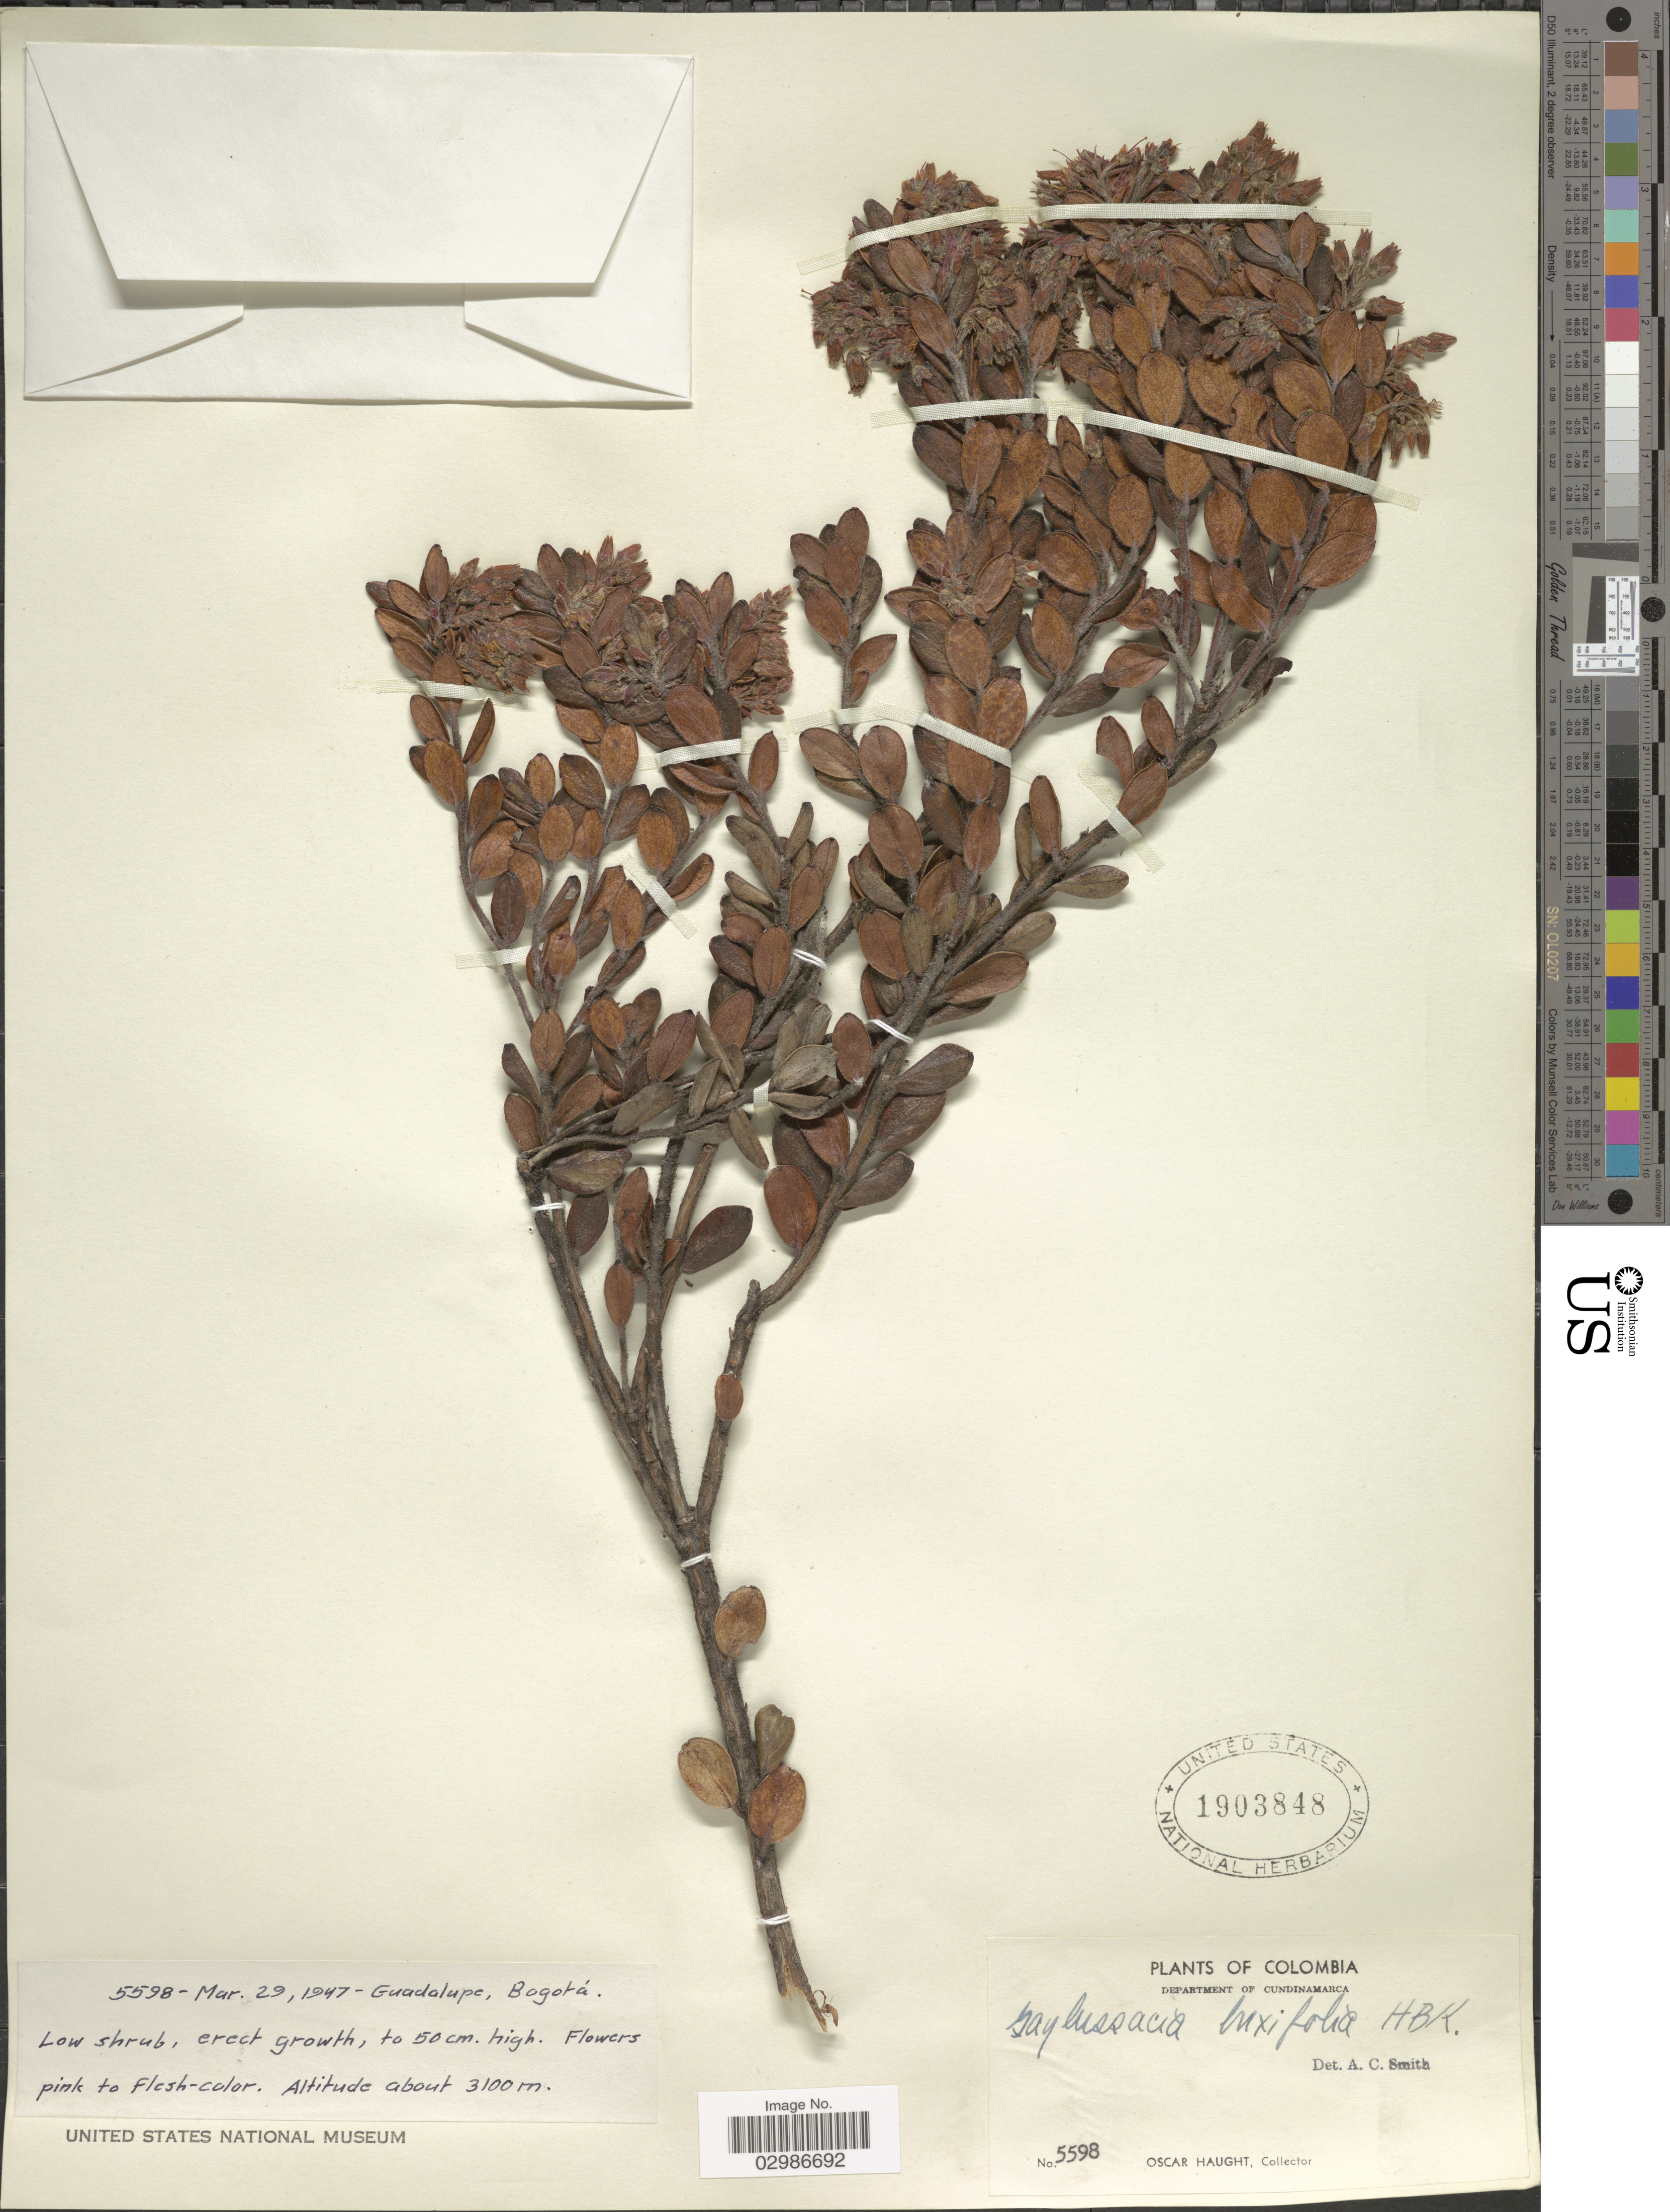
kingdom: Plantae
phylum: Tracheophyta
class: Magnoliopsida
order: Ericales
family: Ericaceae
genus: Gaylussacia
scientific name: Gaylussacia buxifolia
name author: Kunth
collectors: O. L. Haught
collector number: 5598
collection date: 1947-03-29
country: Colombia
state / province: Cundinamarca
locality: Guadalupe, Bogotá, Department of Cundinamarca.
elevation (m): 3100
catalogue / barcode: US 1903848